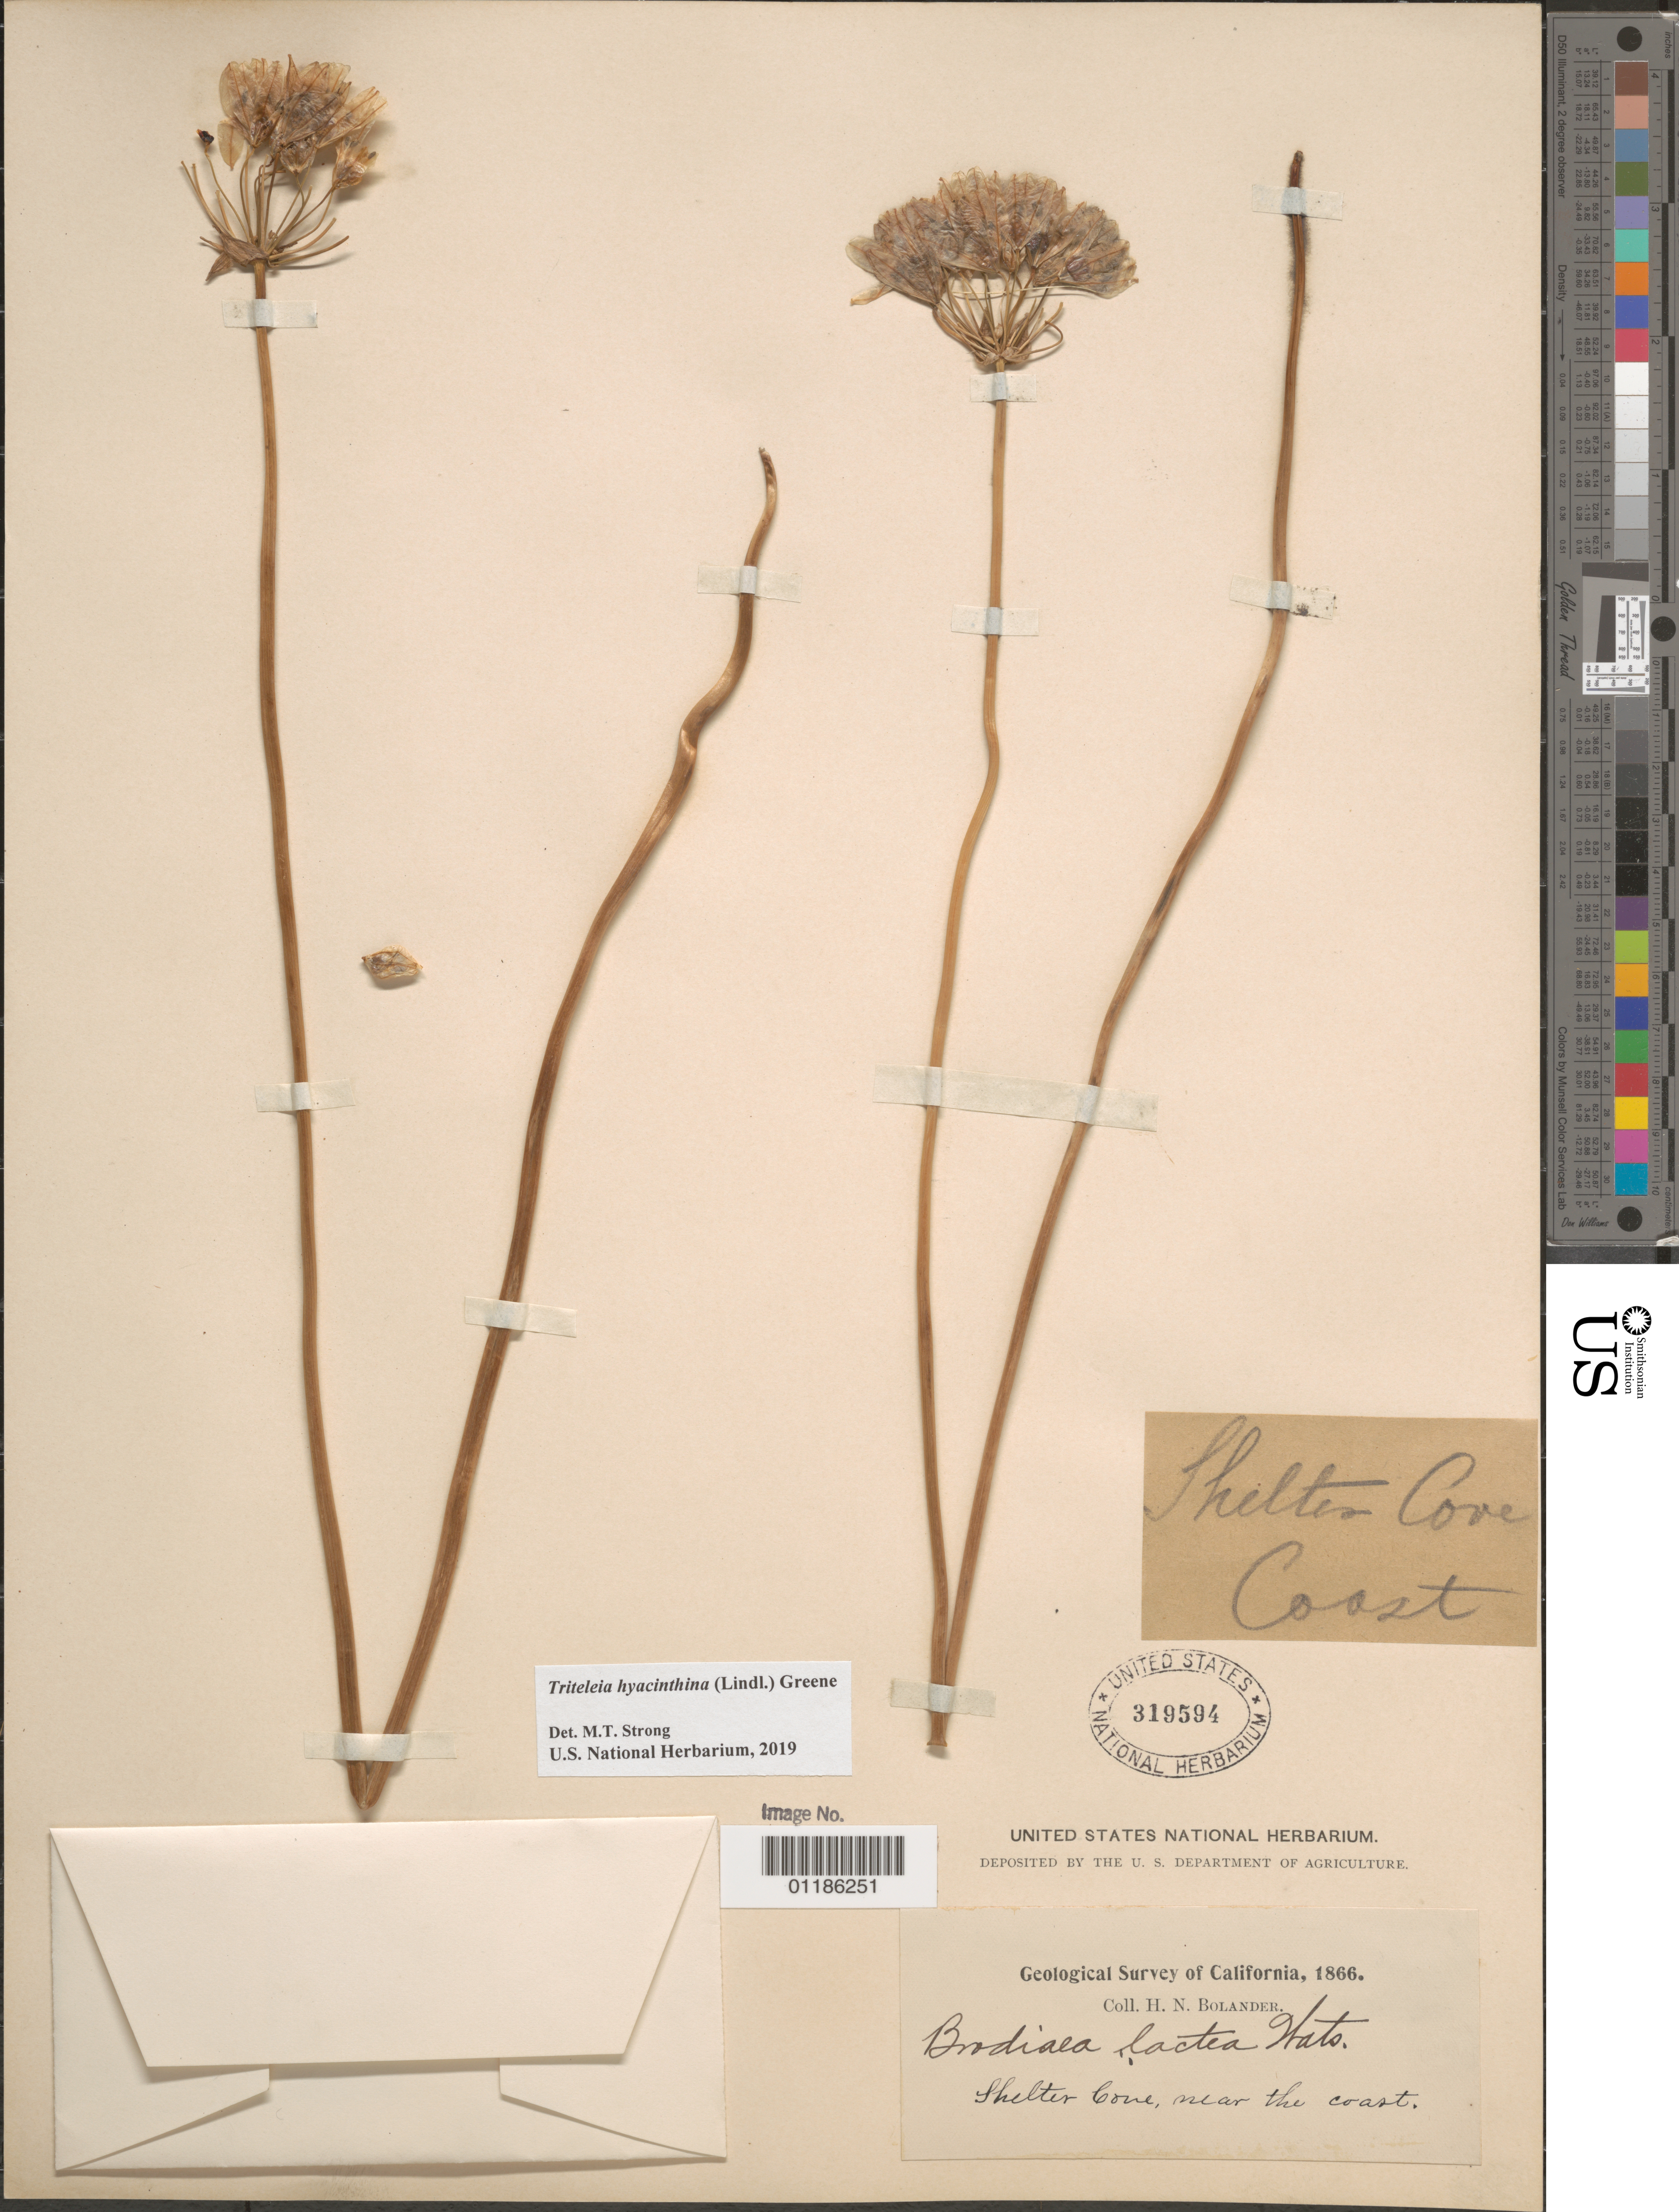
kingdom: Plantae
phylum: Tracheophyta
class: Liliopsida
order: Asparagales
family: Asparagaceae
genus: Triteleia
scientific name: Triteleia hyacinthina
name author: (Lindl.) Greene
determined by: Strong, Mark T., (BOT), Smithsonian Institution - National Museum of Natural History (UNITED STATES)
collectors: H. Bolander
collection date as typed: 1866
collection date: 1866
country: United States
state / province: California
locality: Shelter Cove, near the coast.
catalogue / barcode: US 319594